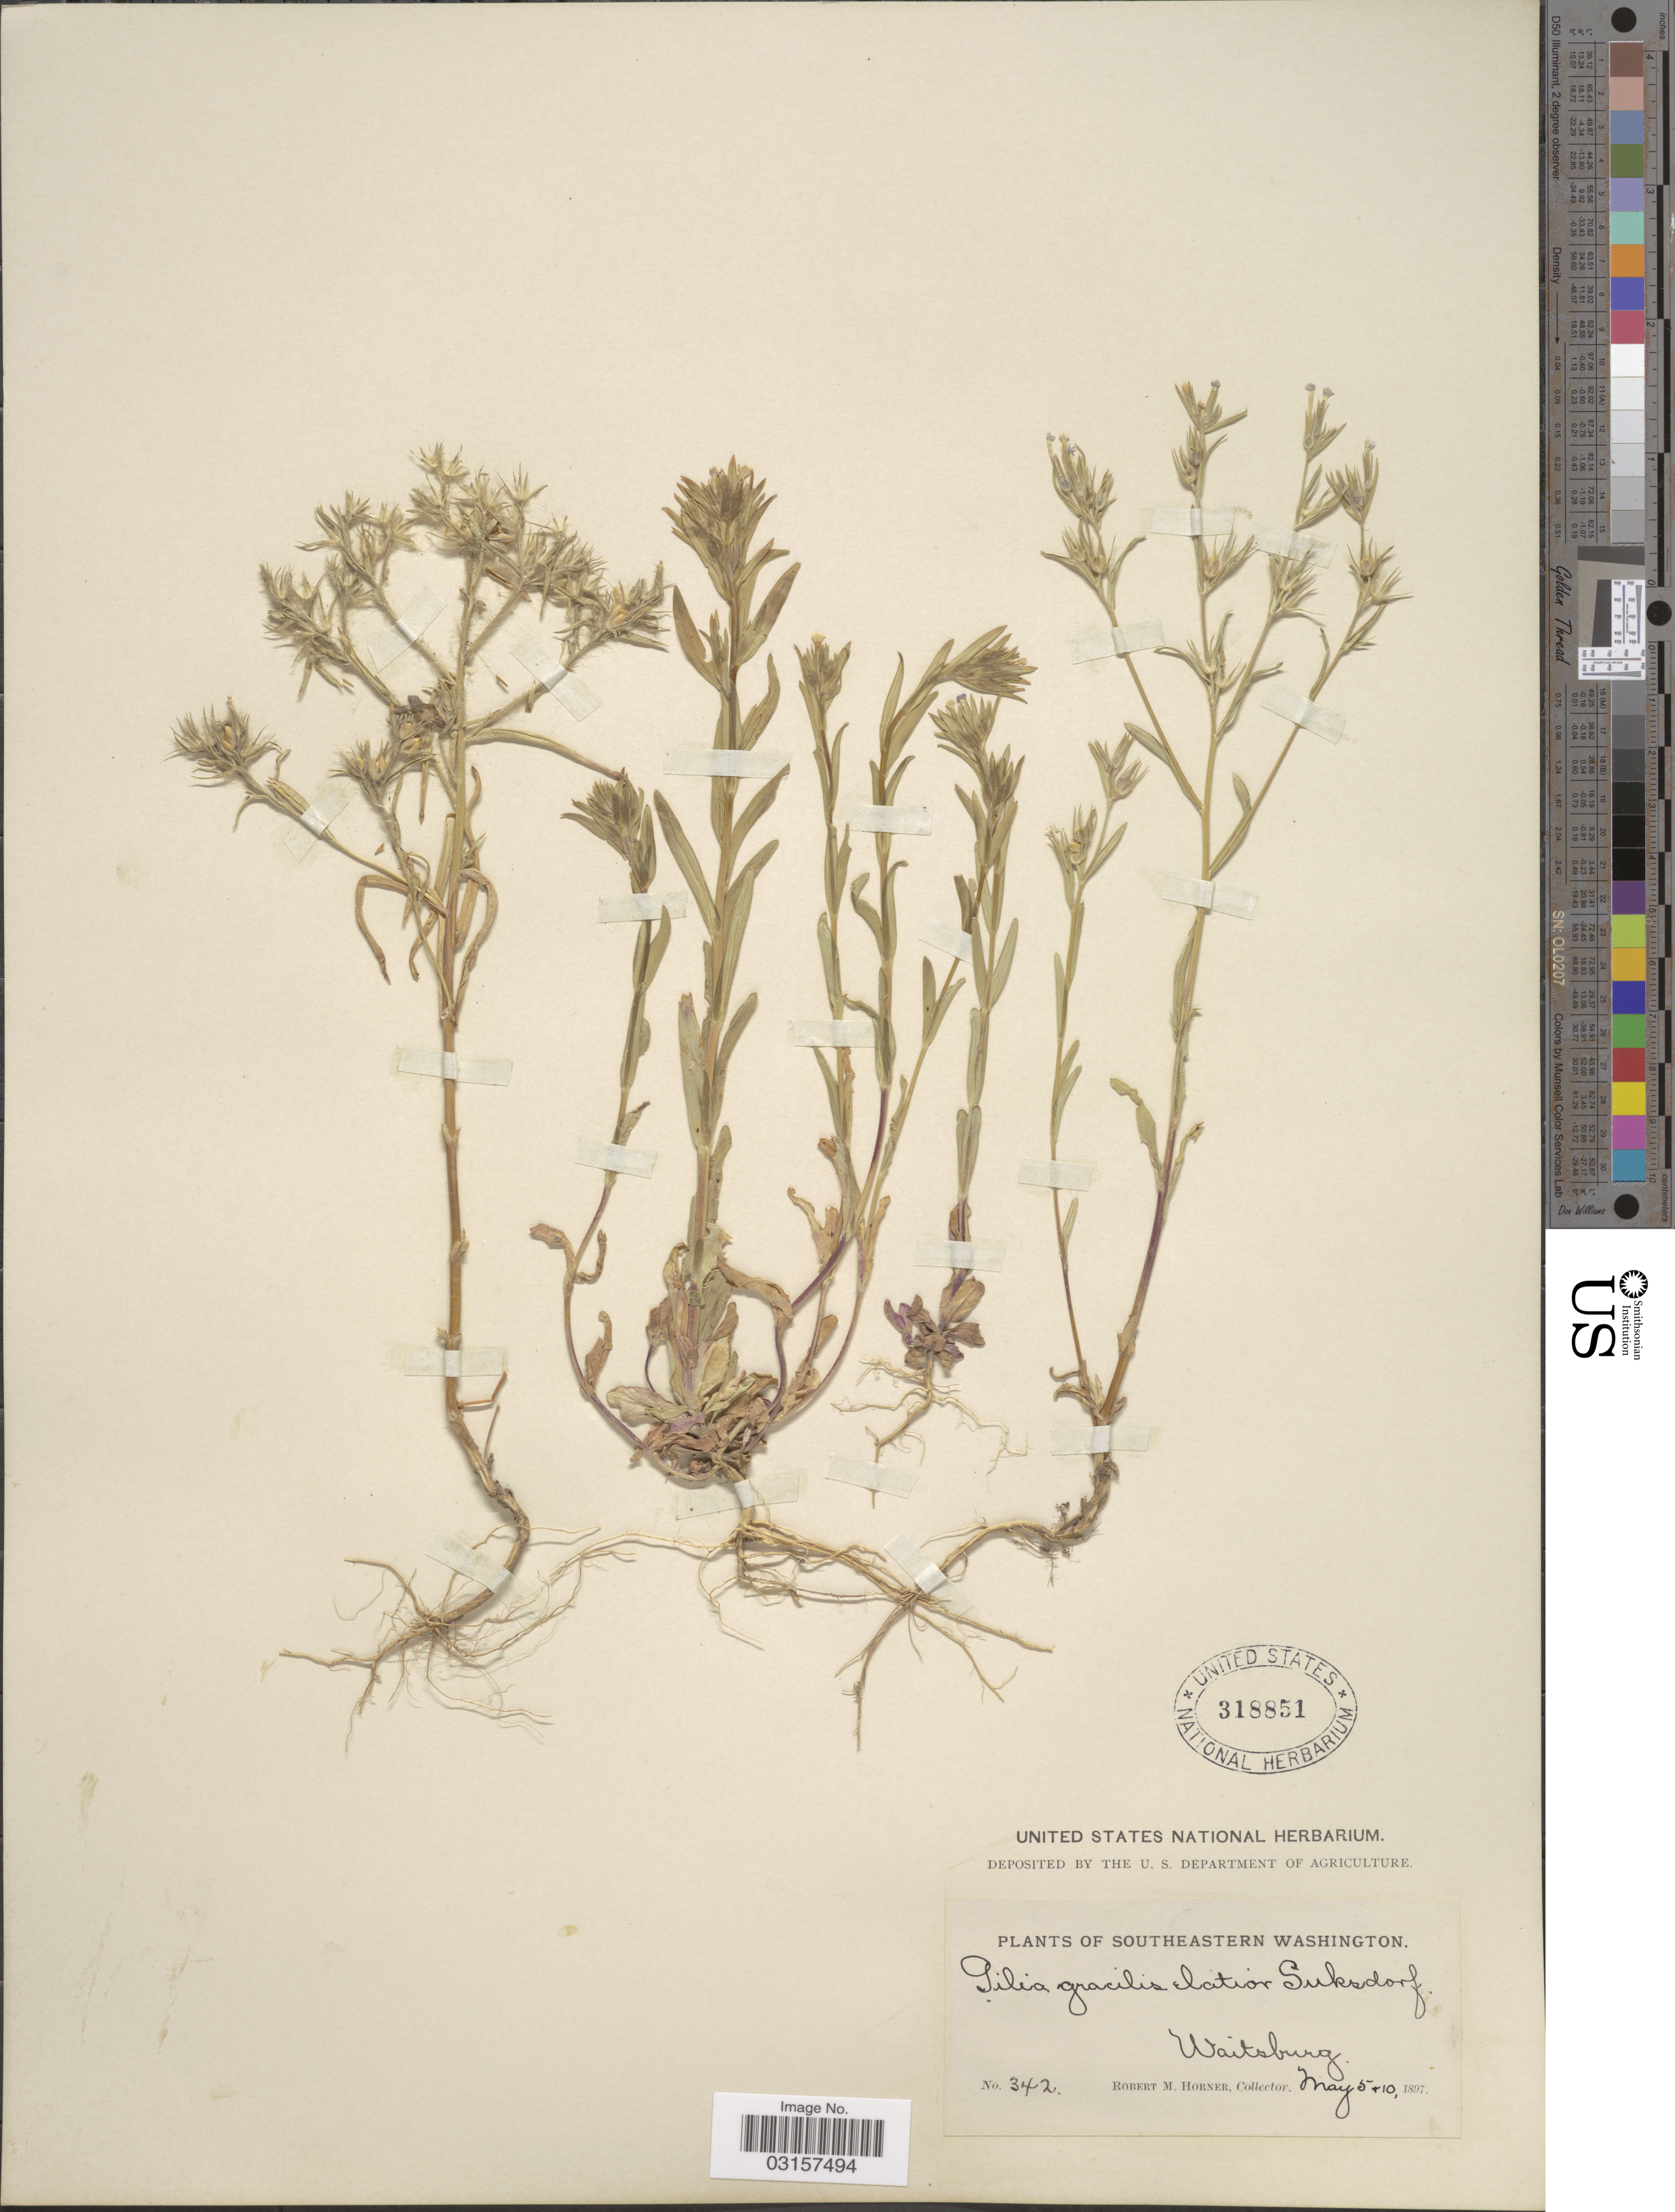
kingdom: Plantae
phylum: Tracheophyta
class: Magnoliopsida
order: Ericales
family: Polemoniaceae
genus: Microsteris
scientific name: Microsteris gracilis var. gracilis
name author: (Hook.) Greene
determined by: (US) Smithsonian Institution - National Museum of Natural History - Department of Botany (UNITED STATES)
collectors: R. Horner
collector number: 342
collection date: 1897-05-05/1897-05-10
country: United States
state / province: Washington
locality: Southeastern Washington, Waitsburg.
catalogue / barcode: US 318851